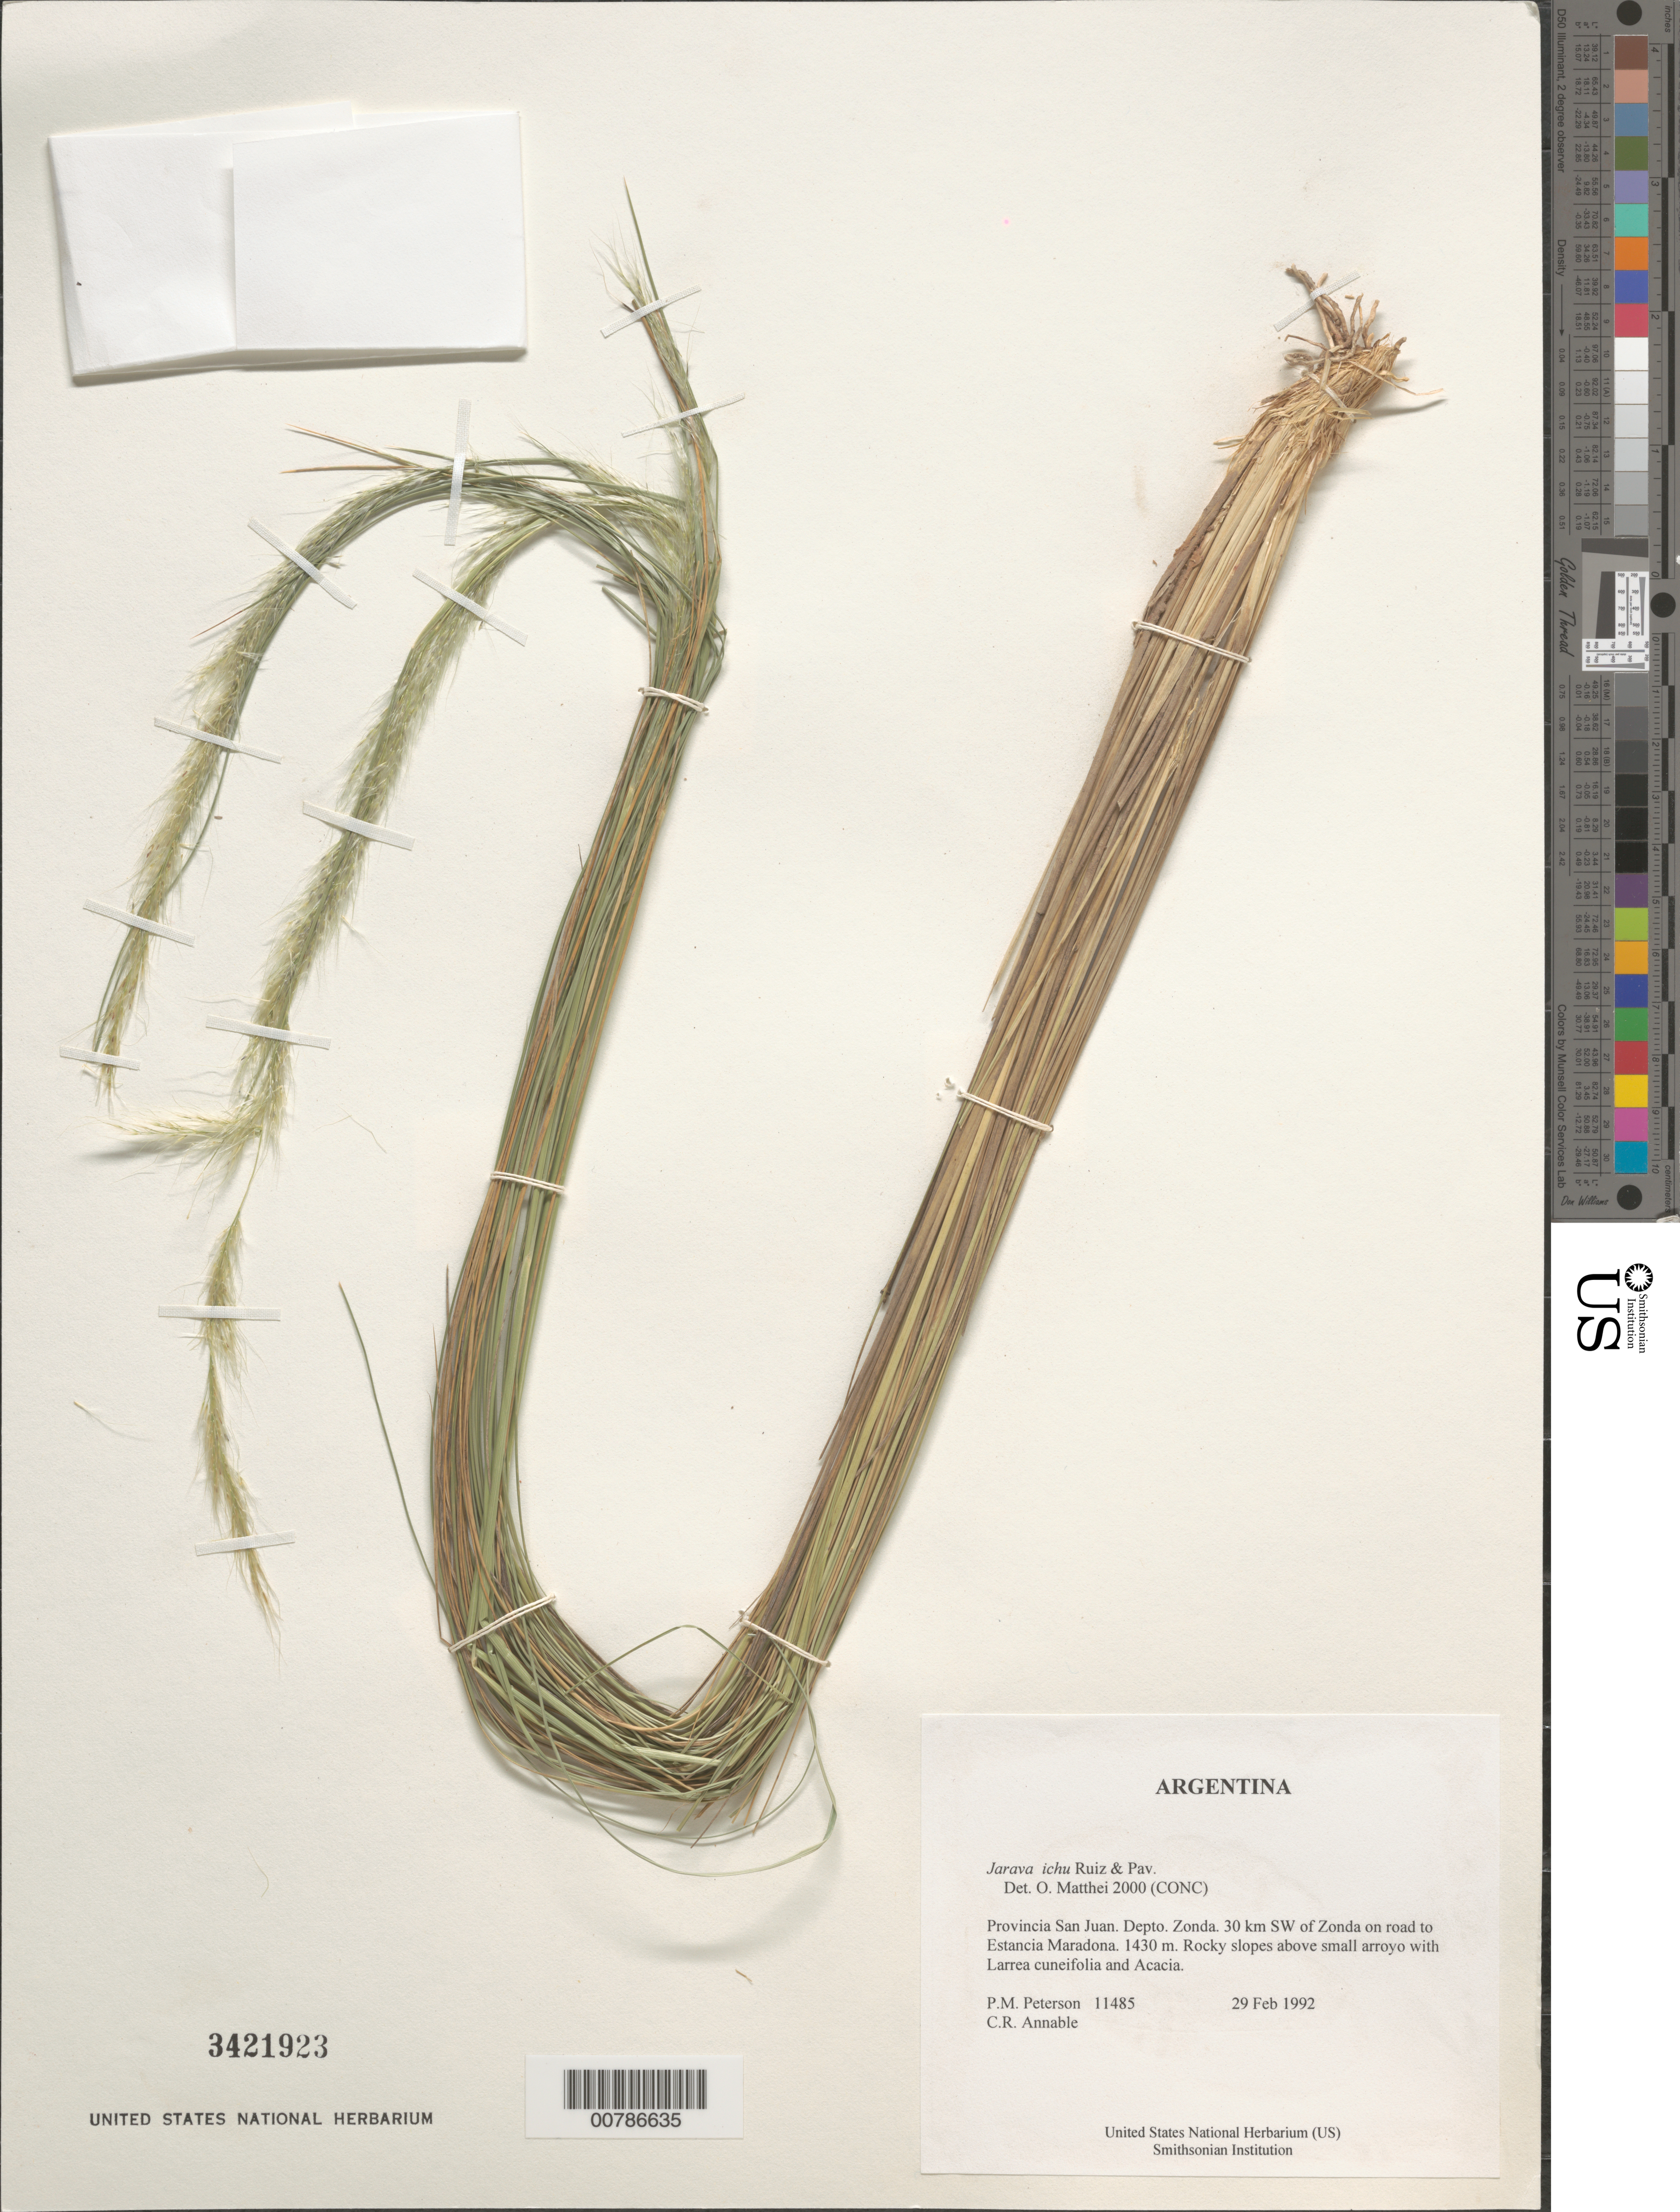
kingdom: Plantae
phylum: Tracheophyta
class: Liliopsida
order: Poales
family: Poaceae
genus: Jarava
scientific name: Jarava ichu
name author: Ruiz & Pav.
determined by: Matthei, O. R.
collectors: P. M. Peterson & C. R. Annable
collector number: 11485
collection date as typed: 29 Feb 1992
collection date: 1992-02-29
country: Argentina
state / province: San Juan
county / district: Zonda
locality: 30 km SW of Zonda on road to Estancia Maradona.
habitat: Rocky slopes above small arroyo with Larrea cuneifolia and Acacia.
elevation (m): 1430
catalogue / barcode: US 3421923